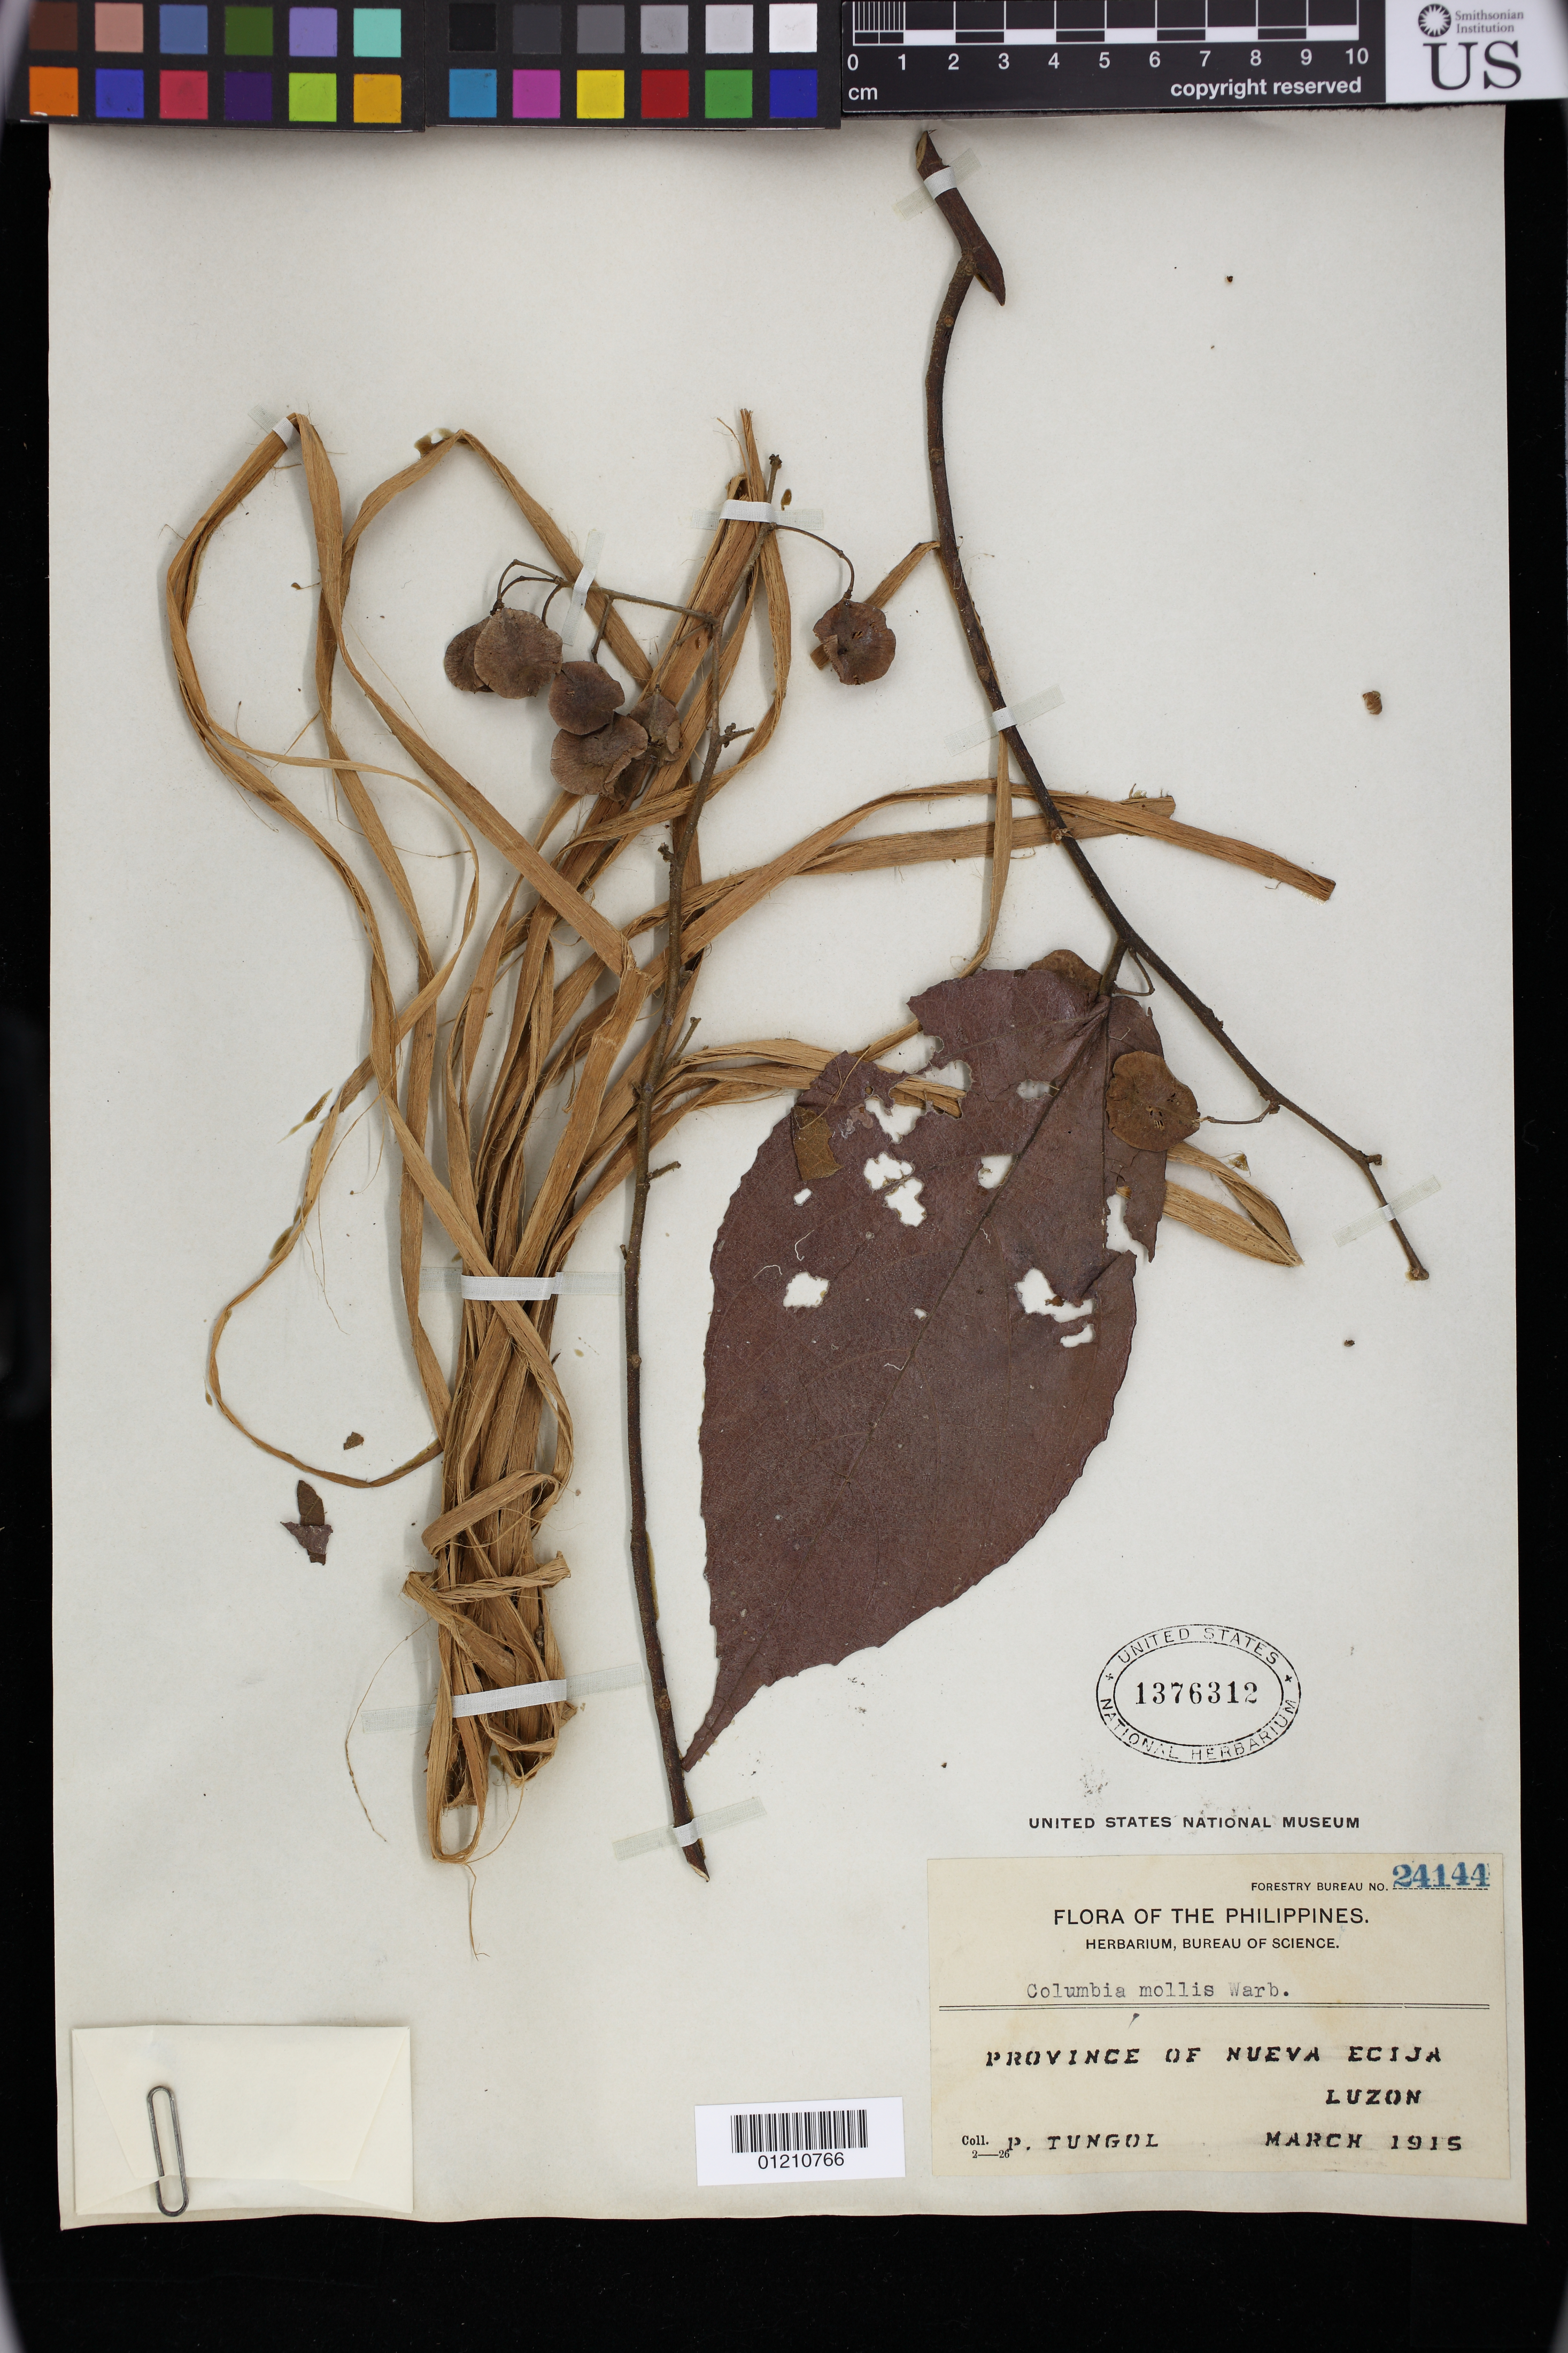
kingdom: Plantae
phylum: Tracheophyta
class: Magnoliopsida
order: Malvales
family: Malvaceae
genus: Colona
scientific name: Colona mollis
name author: (Warb.) Burret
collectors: P. Tungol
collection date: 1915-03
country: Philippines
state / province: Central Luzon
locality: Province of Nueva Ecija. Luzon.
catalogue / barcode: US 1376312